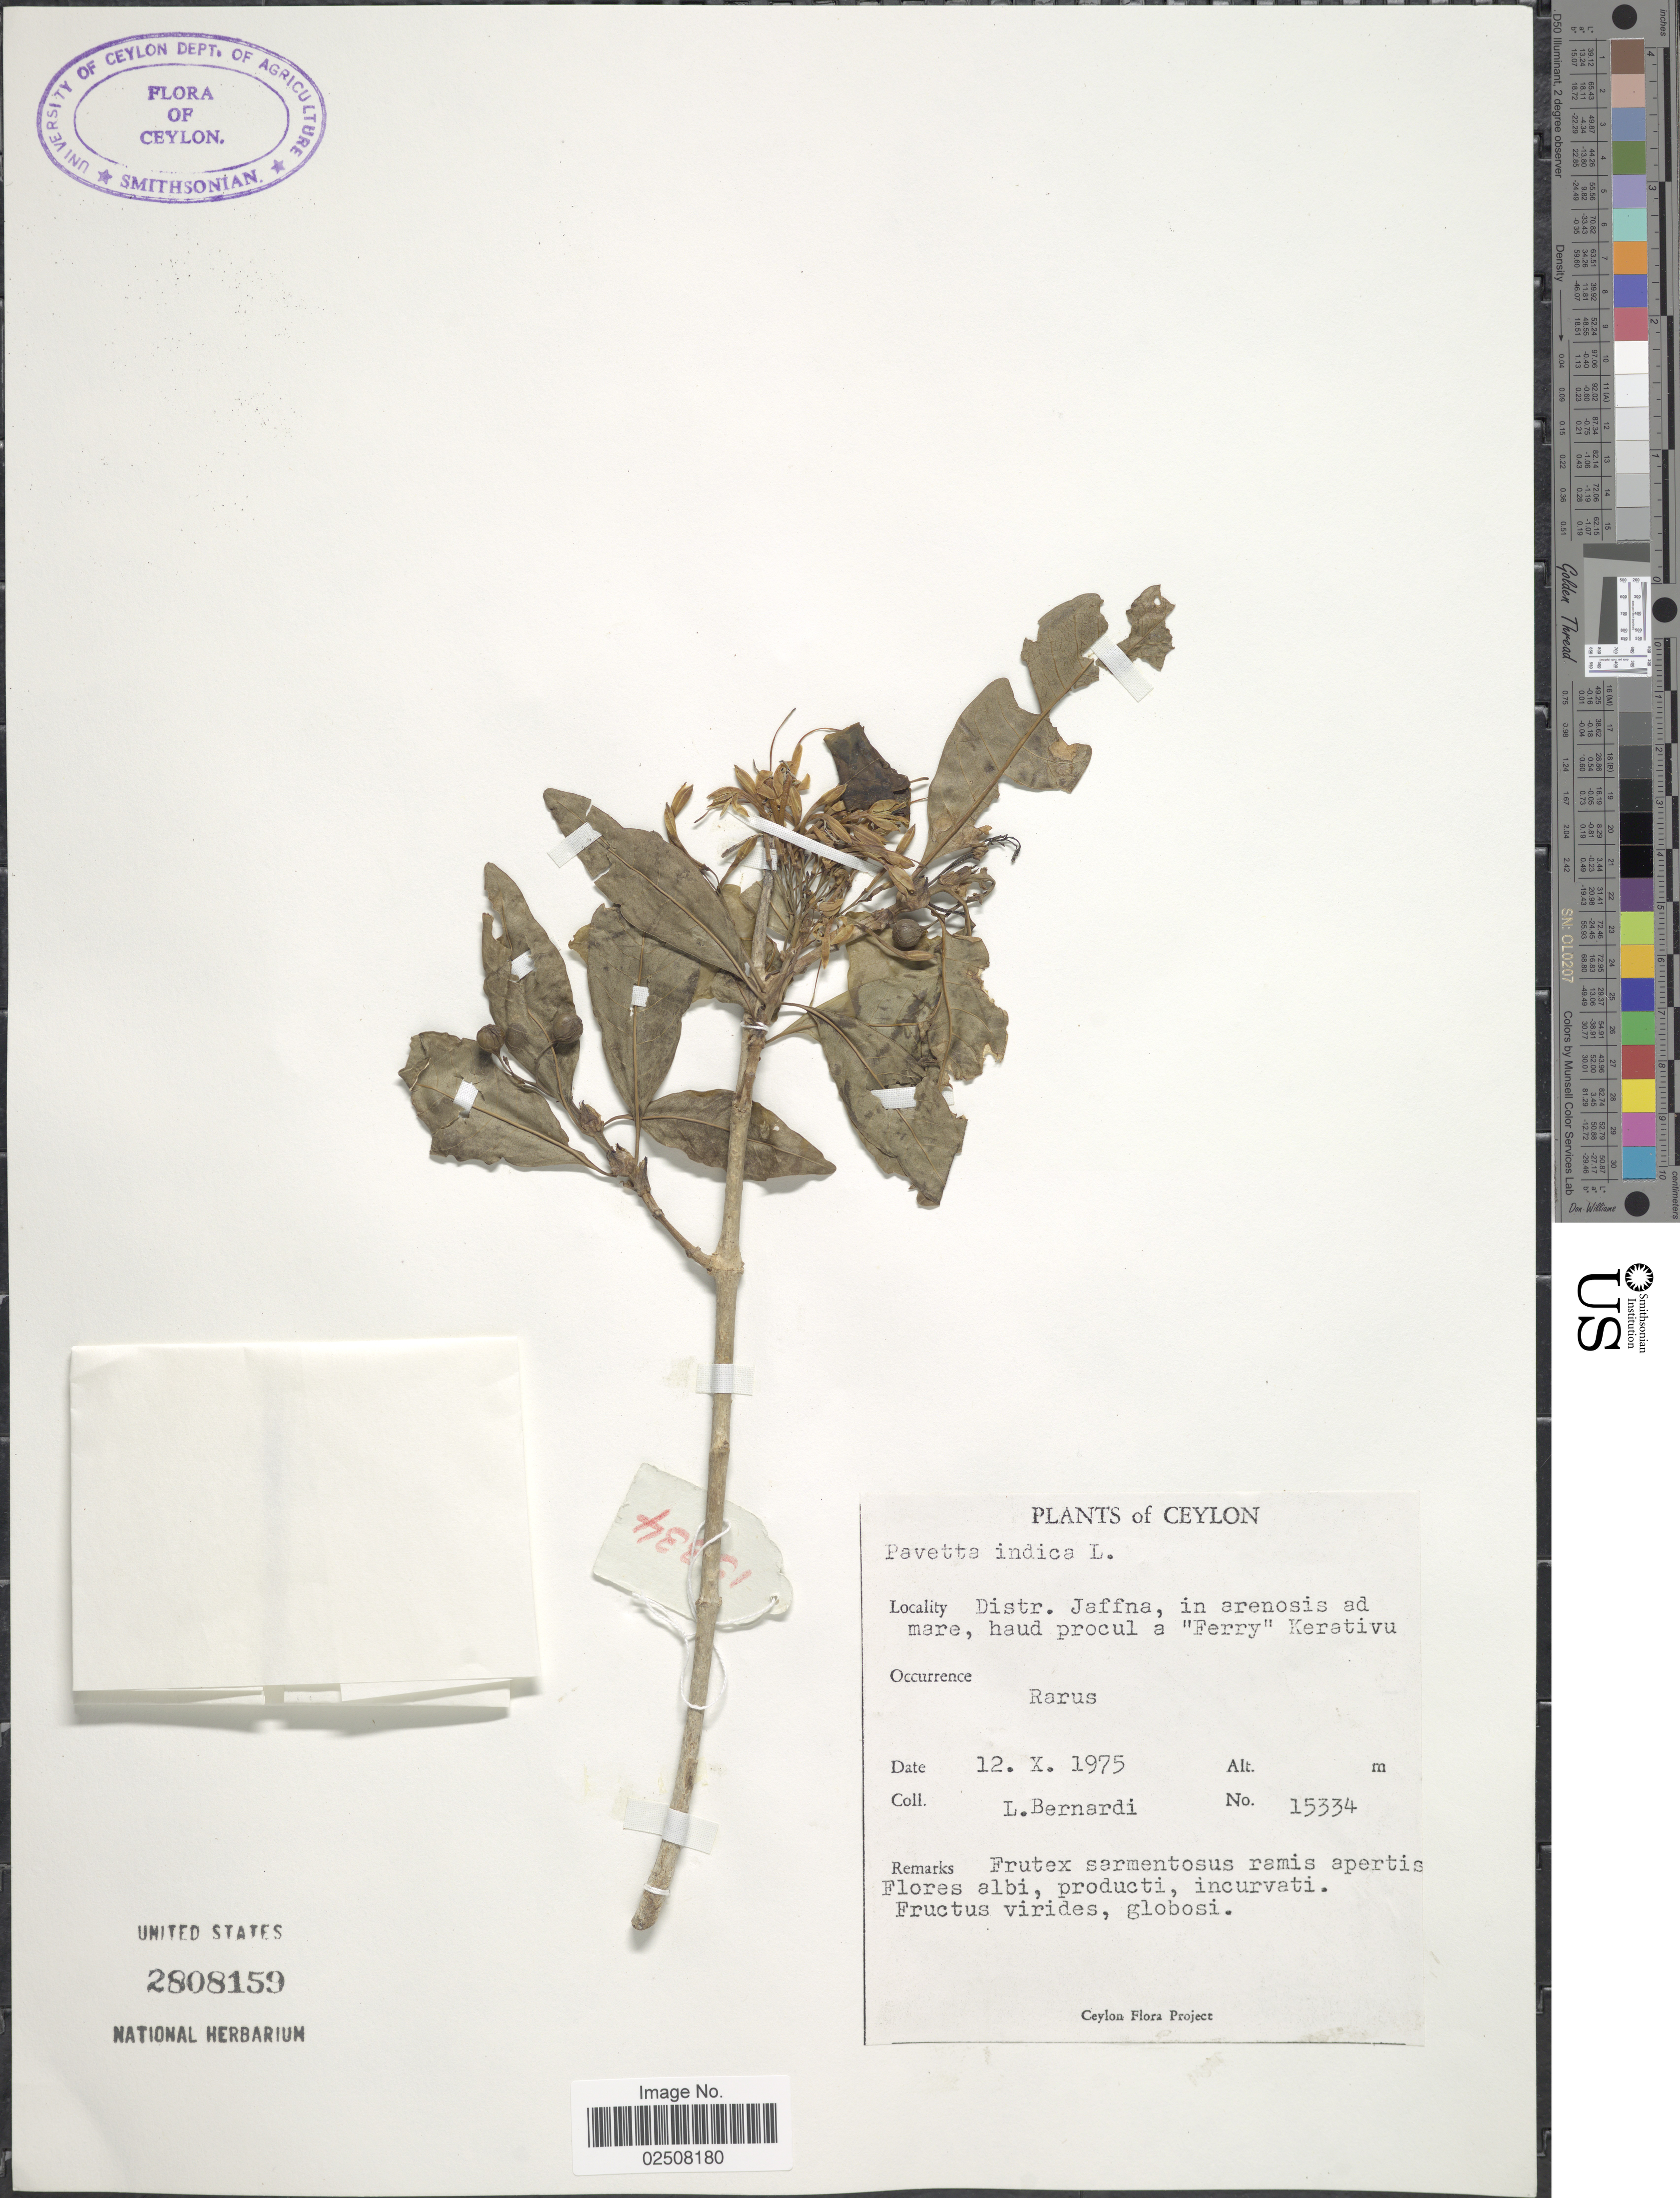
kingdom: Plantae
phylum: Tracheophyta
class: Magnoliopsida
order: Gentianales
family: Rubiaceae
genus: Pavetta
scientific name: Pavetta indica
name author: L.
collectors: L. Bernardi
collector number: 15334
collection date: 1975-10-12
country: Sri Lanka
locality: Ceylon, Distr. Jaffna, in arenosis ad mare, haud procul a 'Ferry' Kerativu, Rarus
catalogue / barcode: US 2808159